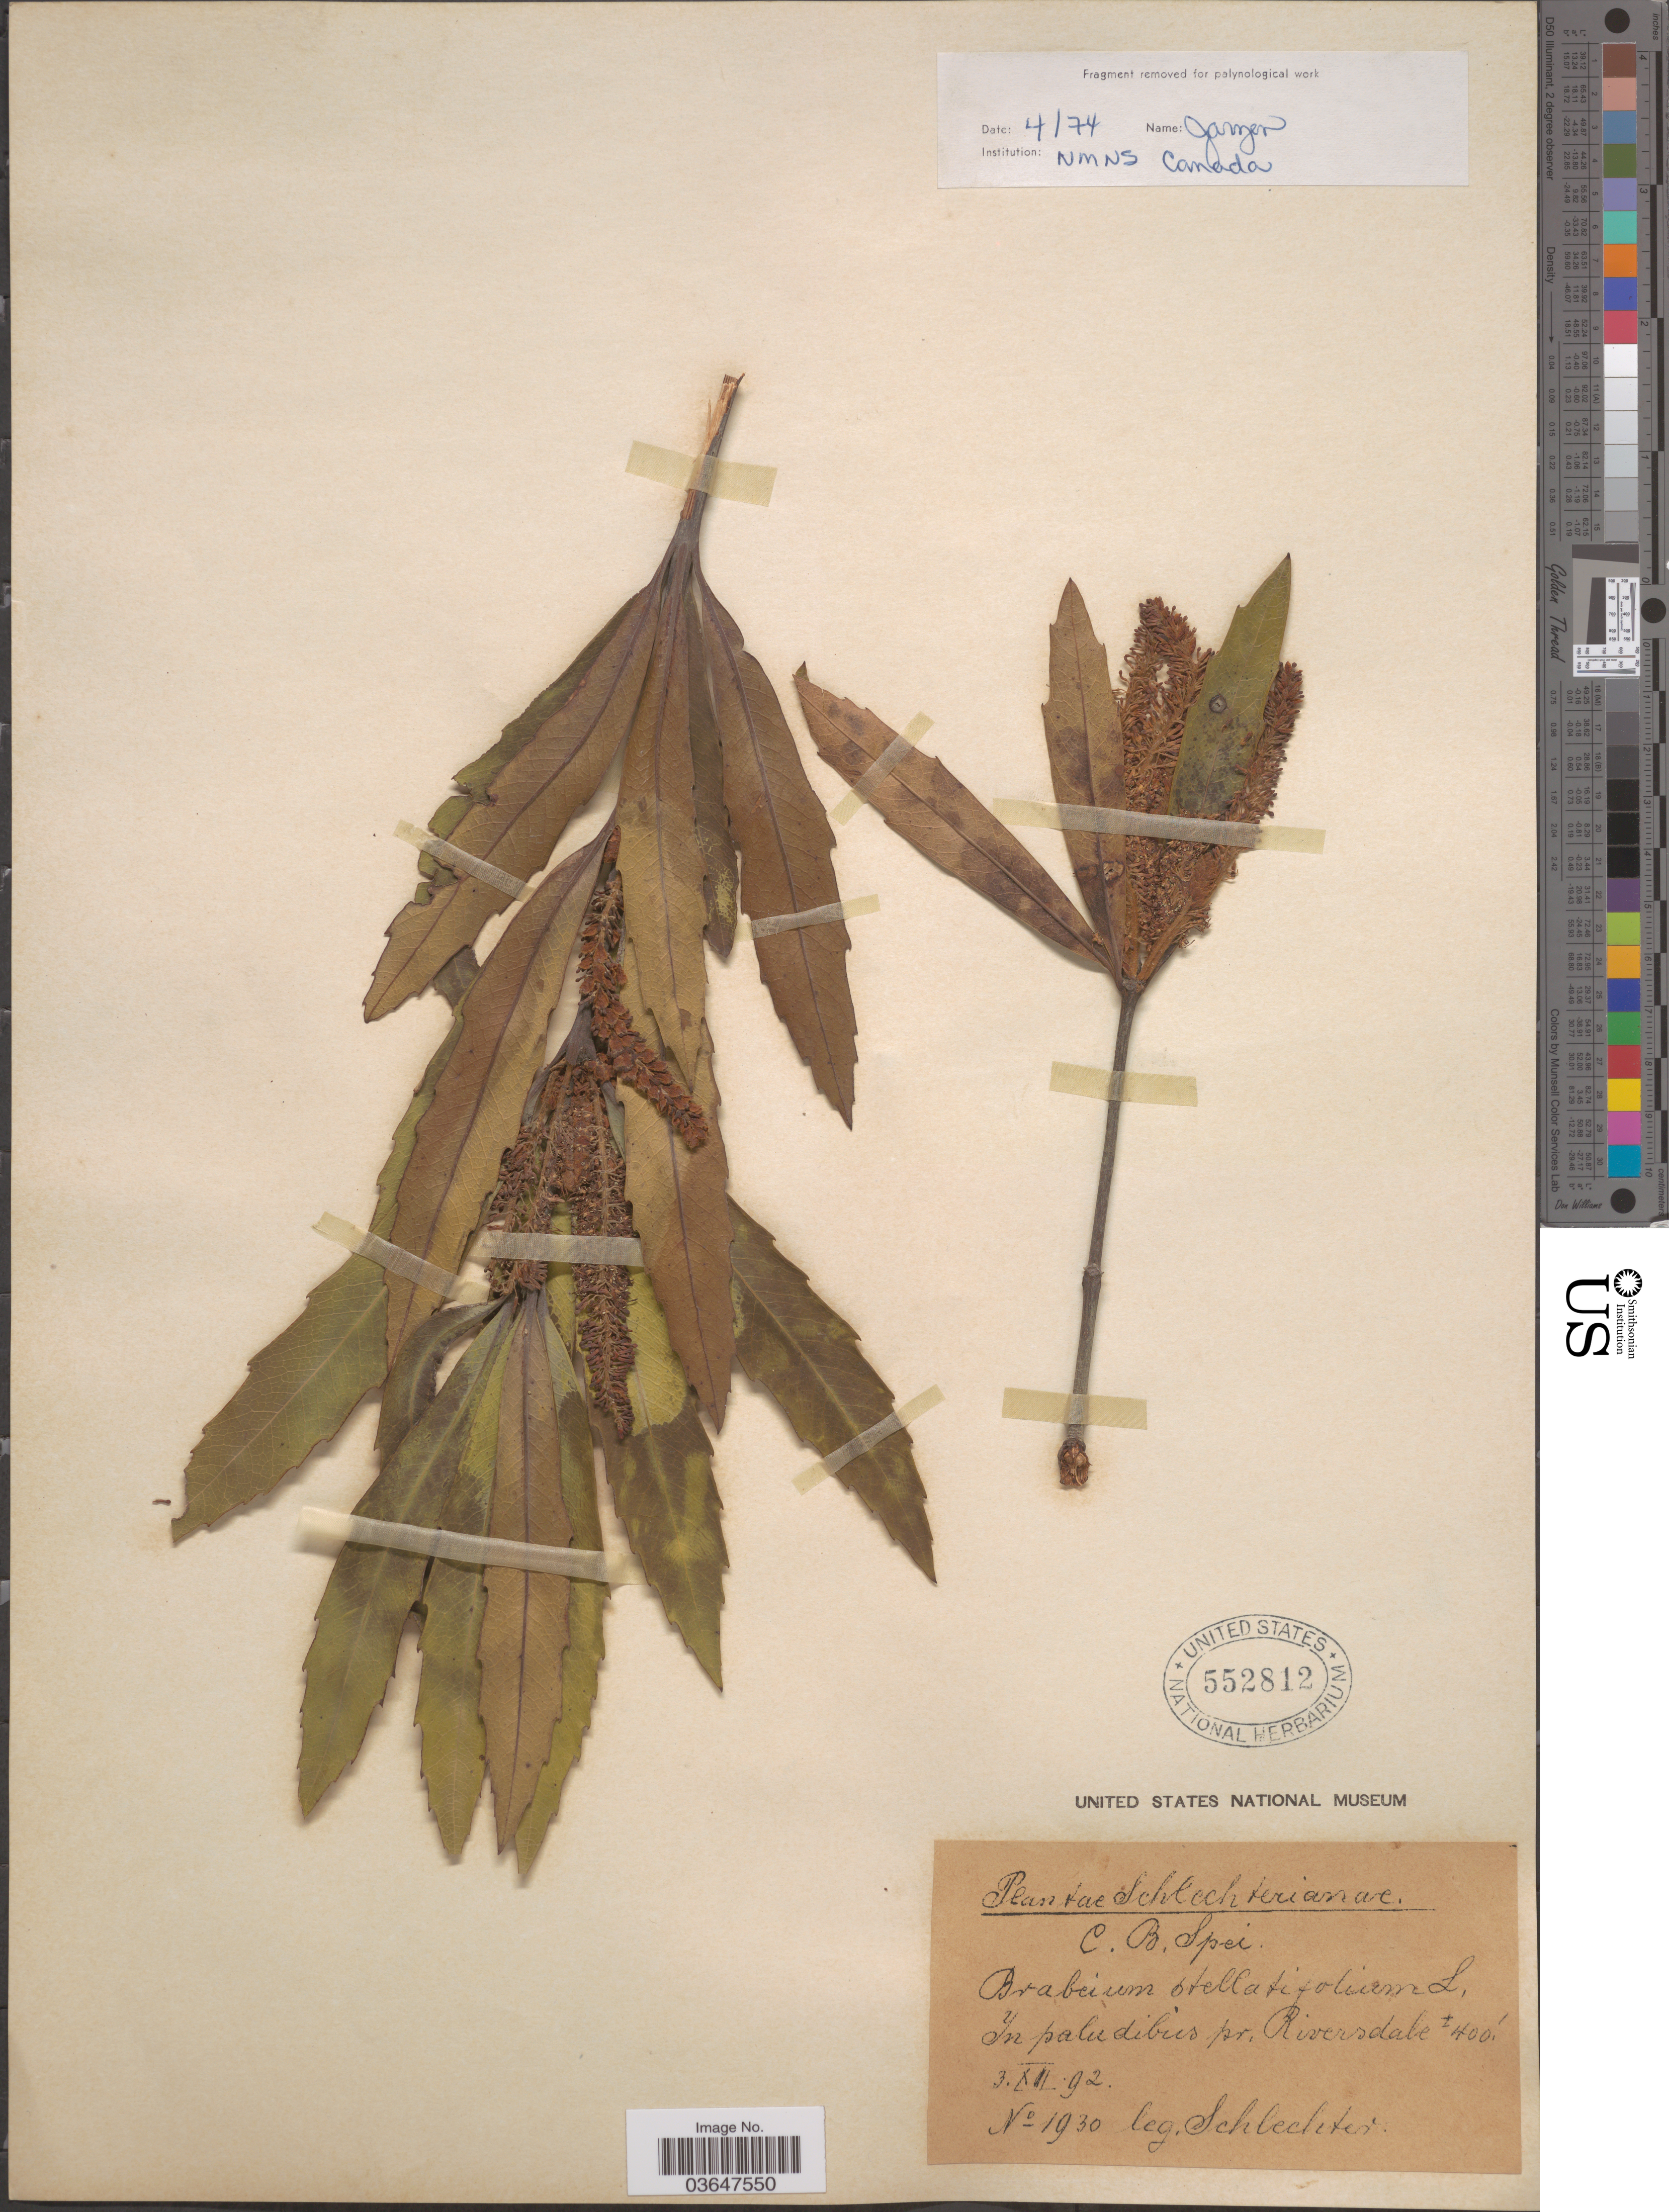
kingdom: Plantae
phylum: Tracheophyta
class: Magnoliopsida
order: Proteales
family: Proteaceae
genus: Brabejum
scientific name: Brabejum stellatifolium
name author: L.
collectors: Schlechter, --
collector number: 1930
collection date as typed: Transcribed d/m/y: 3/12/92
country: South Africa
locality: C. B. Spei. In paludibus pr. Riversdale.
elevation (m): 122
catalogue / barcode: US 552812